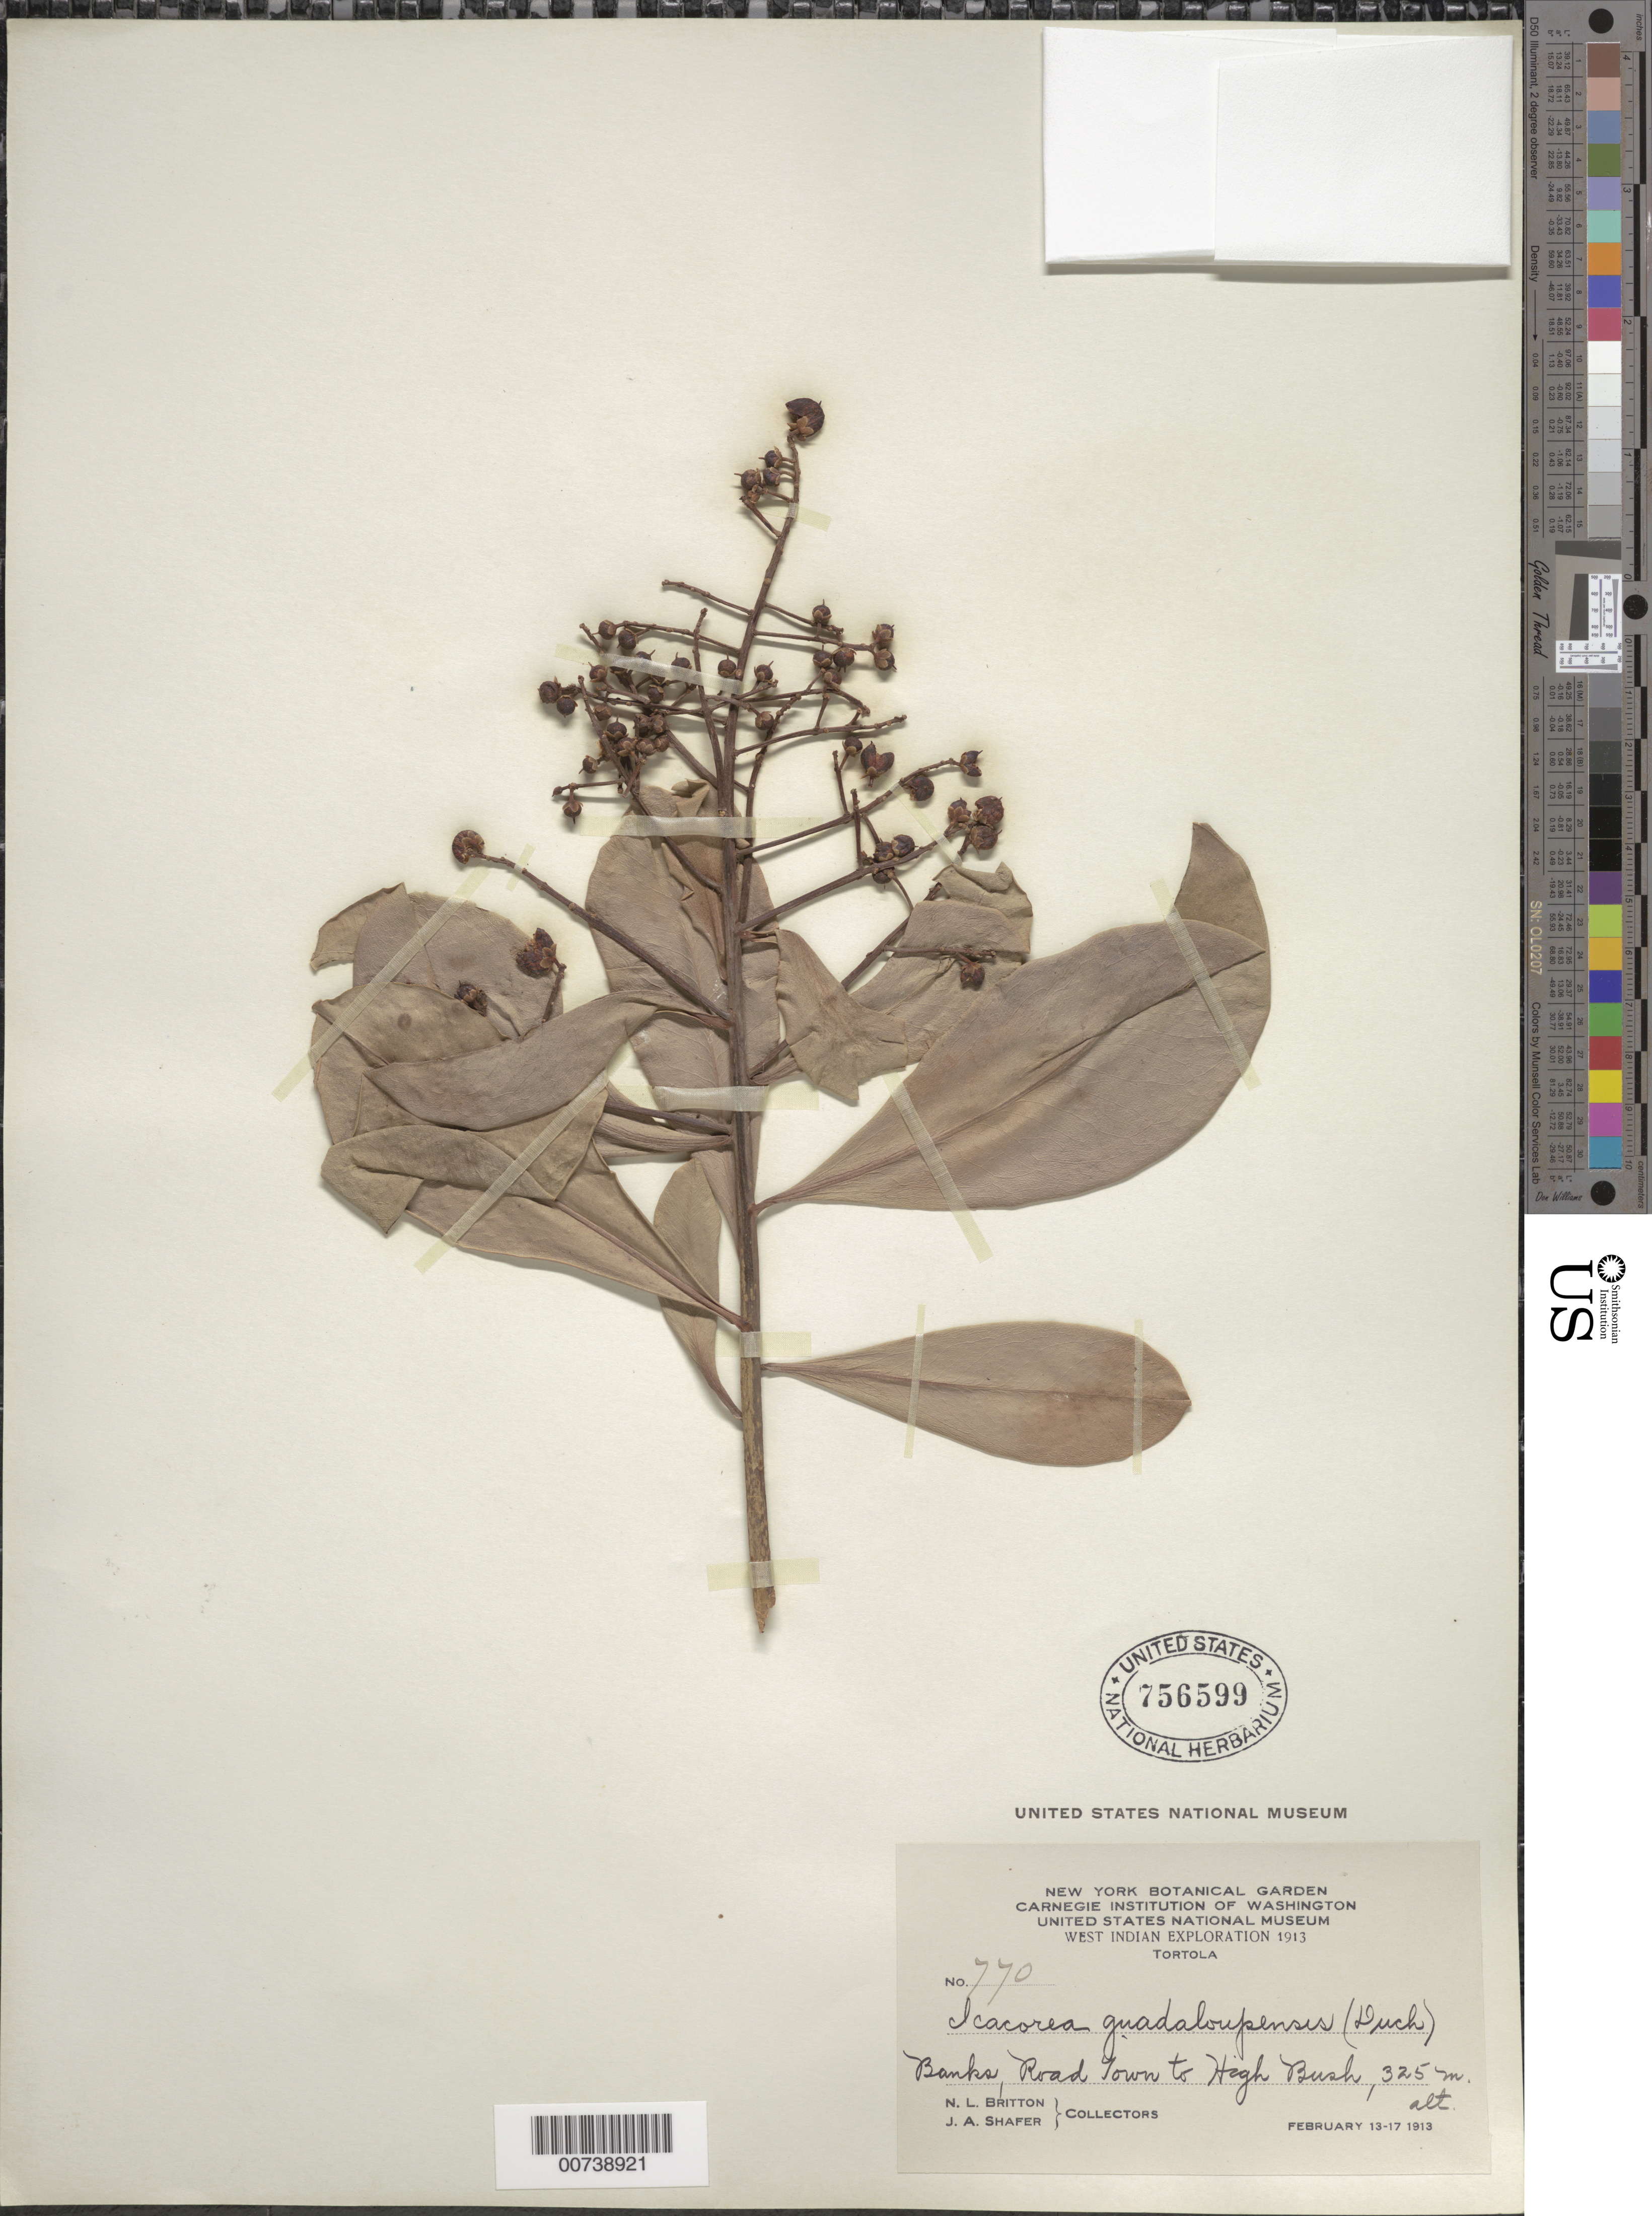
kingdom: Plantae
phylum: Tracheophyta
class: Magnoliopsida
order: Ericales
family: Primulaceae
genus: Ardisia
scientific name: Ardisia obovata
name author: Desv. ex Ham.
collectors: N. Britton & J. A. Shafer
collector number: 770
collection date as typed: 13 Feb 1913 to 17 Feb 1913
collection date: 1913-02-13/1913-02-17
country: British Virgin Islands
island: Tortola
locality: Road town to High Bush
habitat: Banks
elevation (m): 325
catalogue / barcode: US 756599